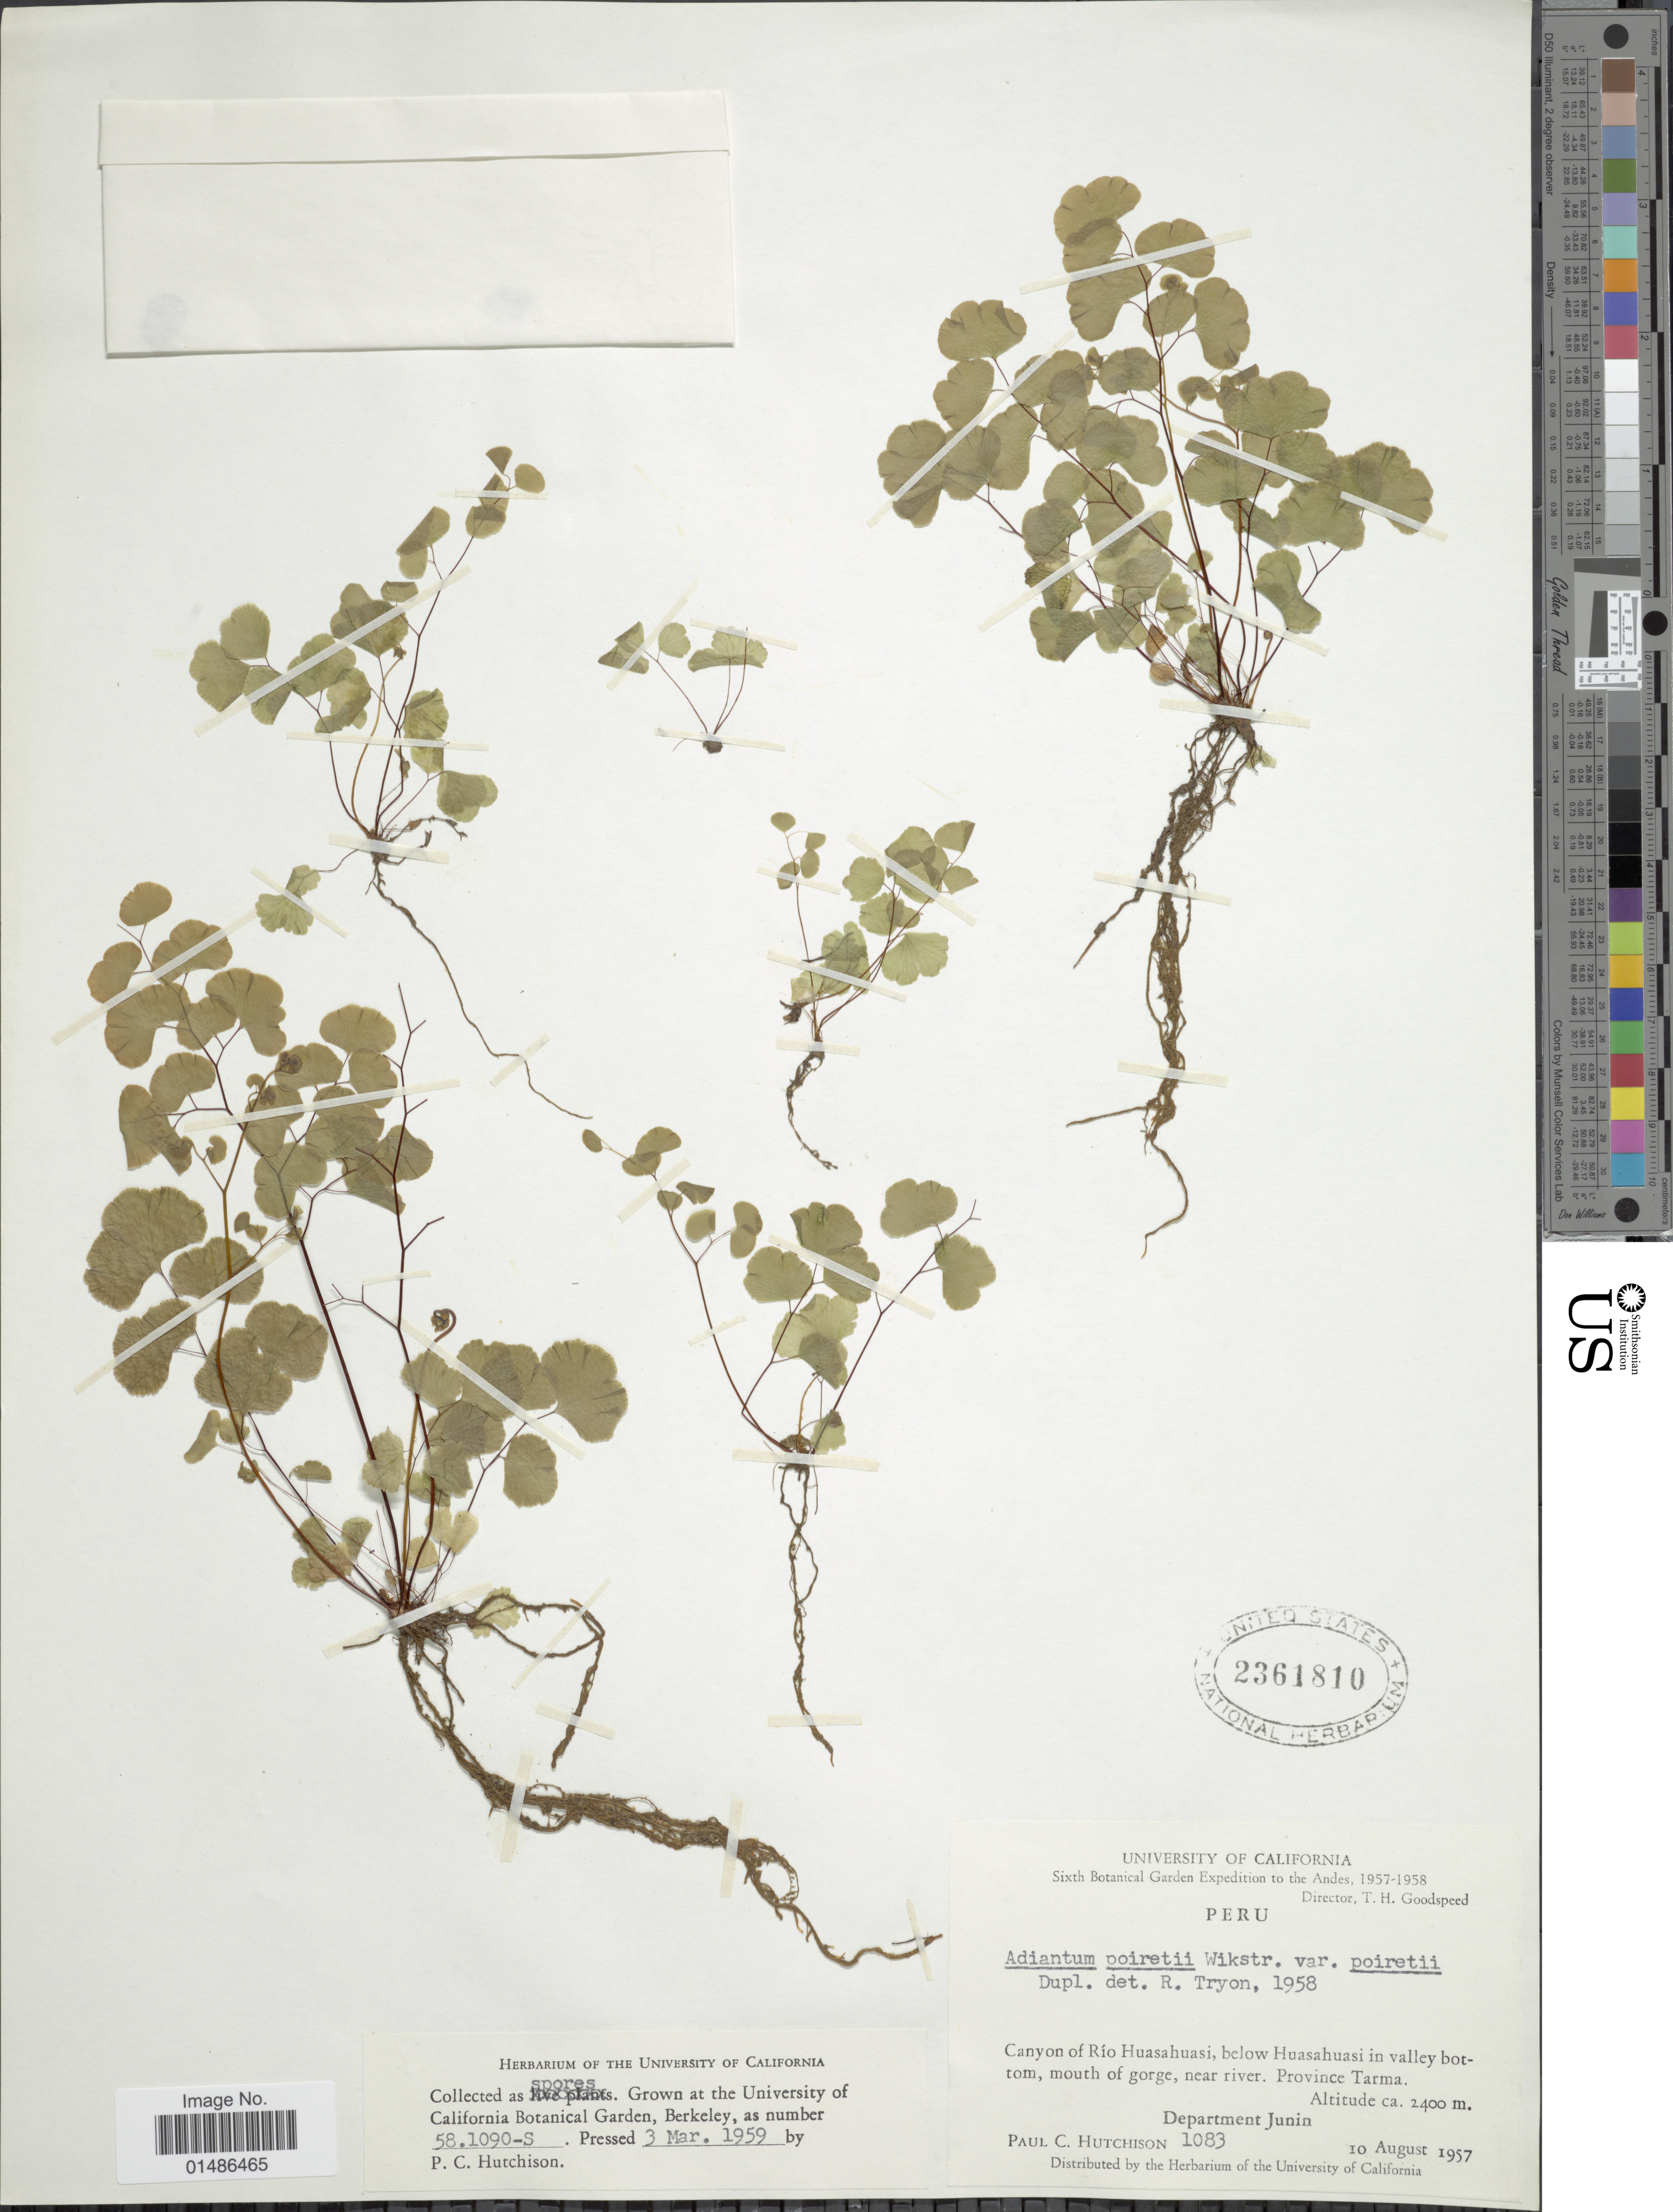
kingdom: Plantae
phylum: Tracheophyta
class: Polypodiopsida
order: Polypodiales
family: Pteridaceae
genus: Adiantum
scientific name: Adiantum poiretii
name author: Wikstr.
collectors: P. C. Hutchison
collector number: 1083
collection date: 1957-08-10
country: Peru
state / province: Junín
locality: Canyon of Río Huasahuasi, below Huasahuasi in valley bottom, mouth of gorge, near river. Province Tarma.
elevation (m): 2400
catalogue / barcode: US 2361810